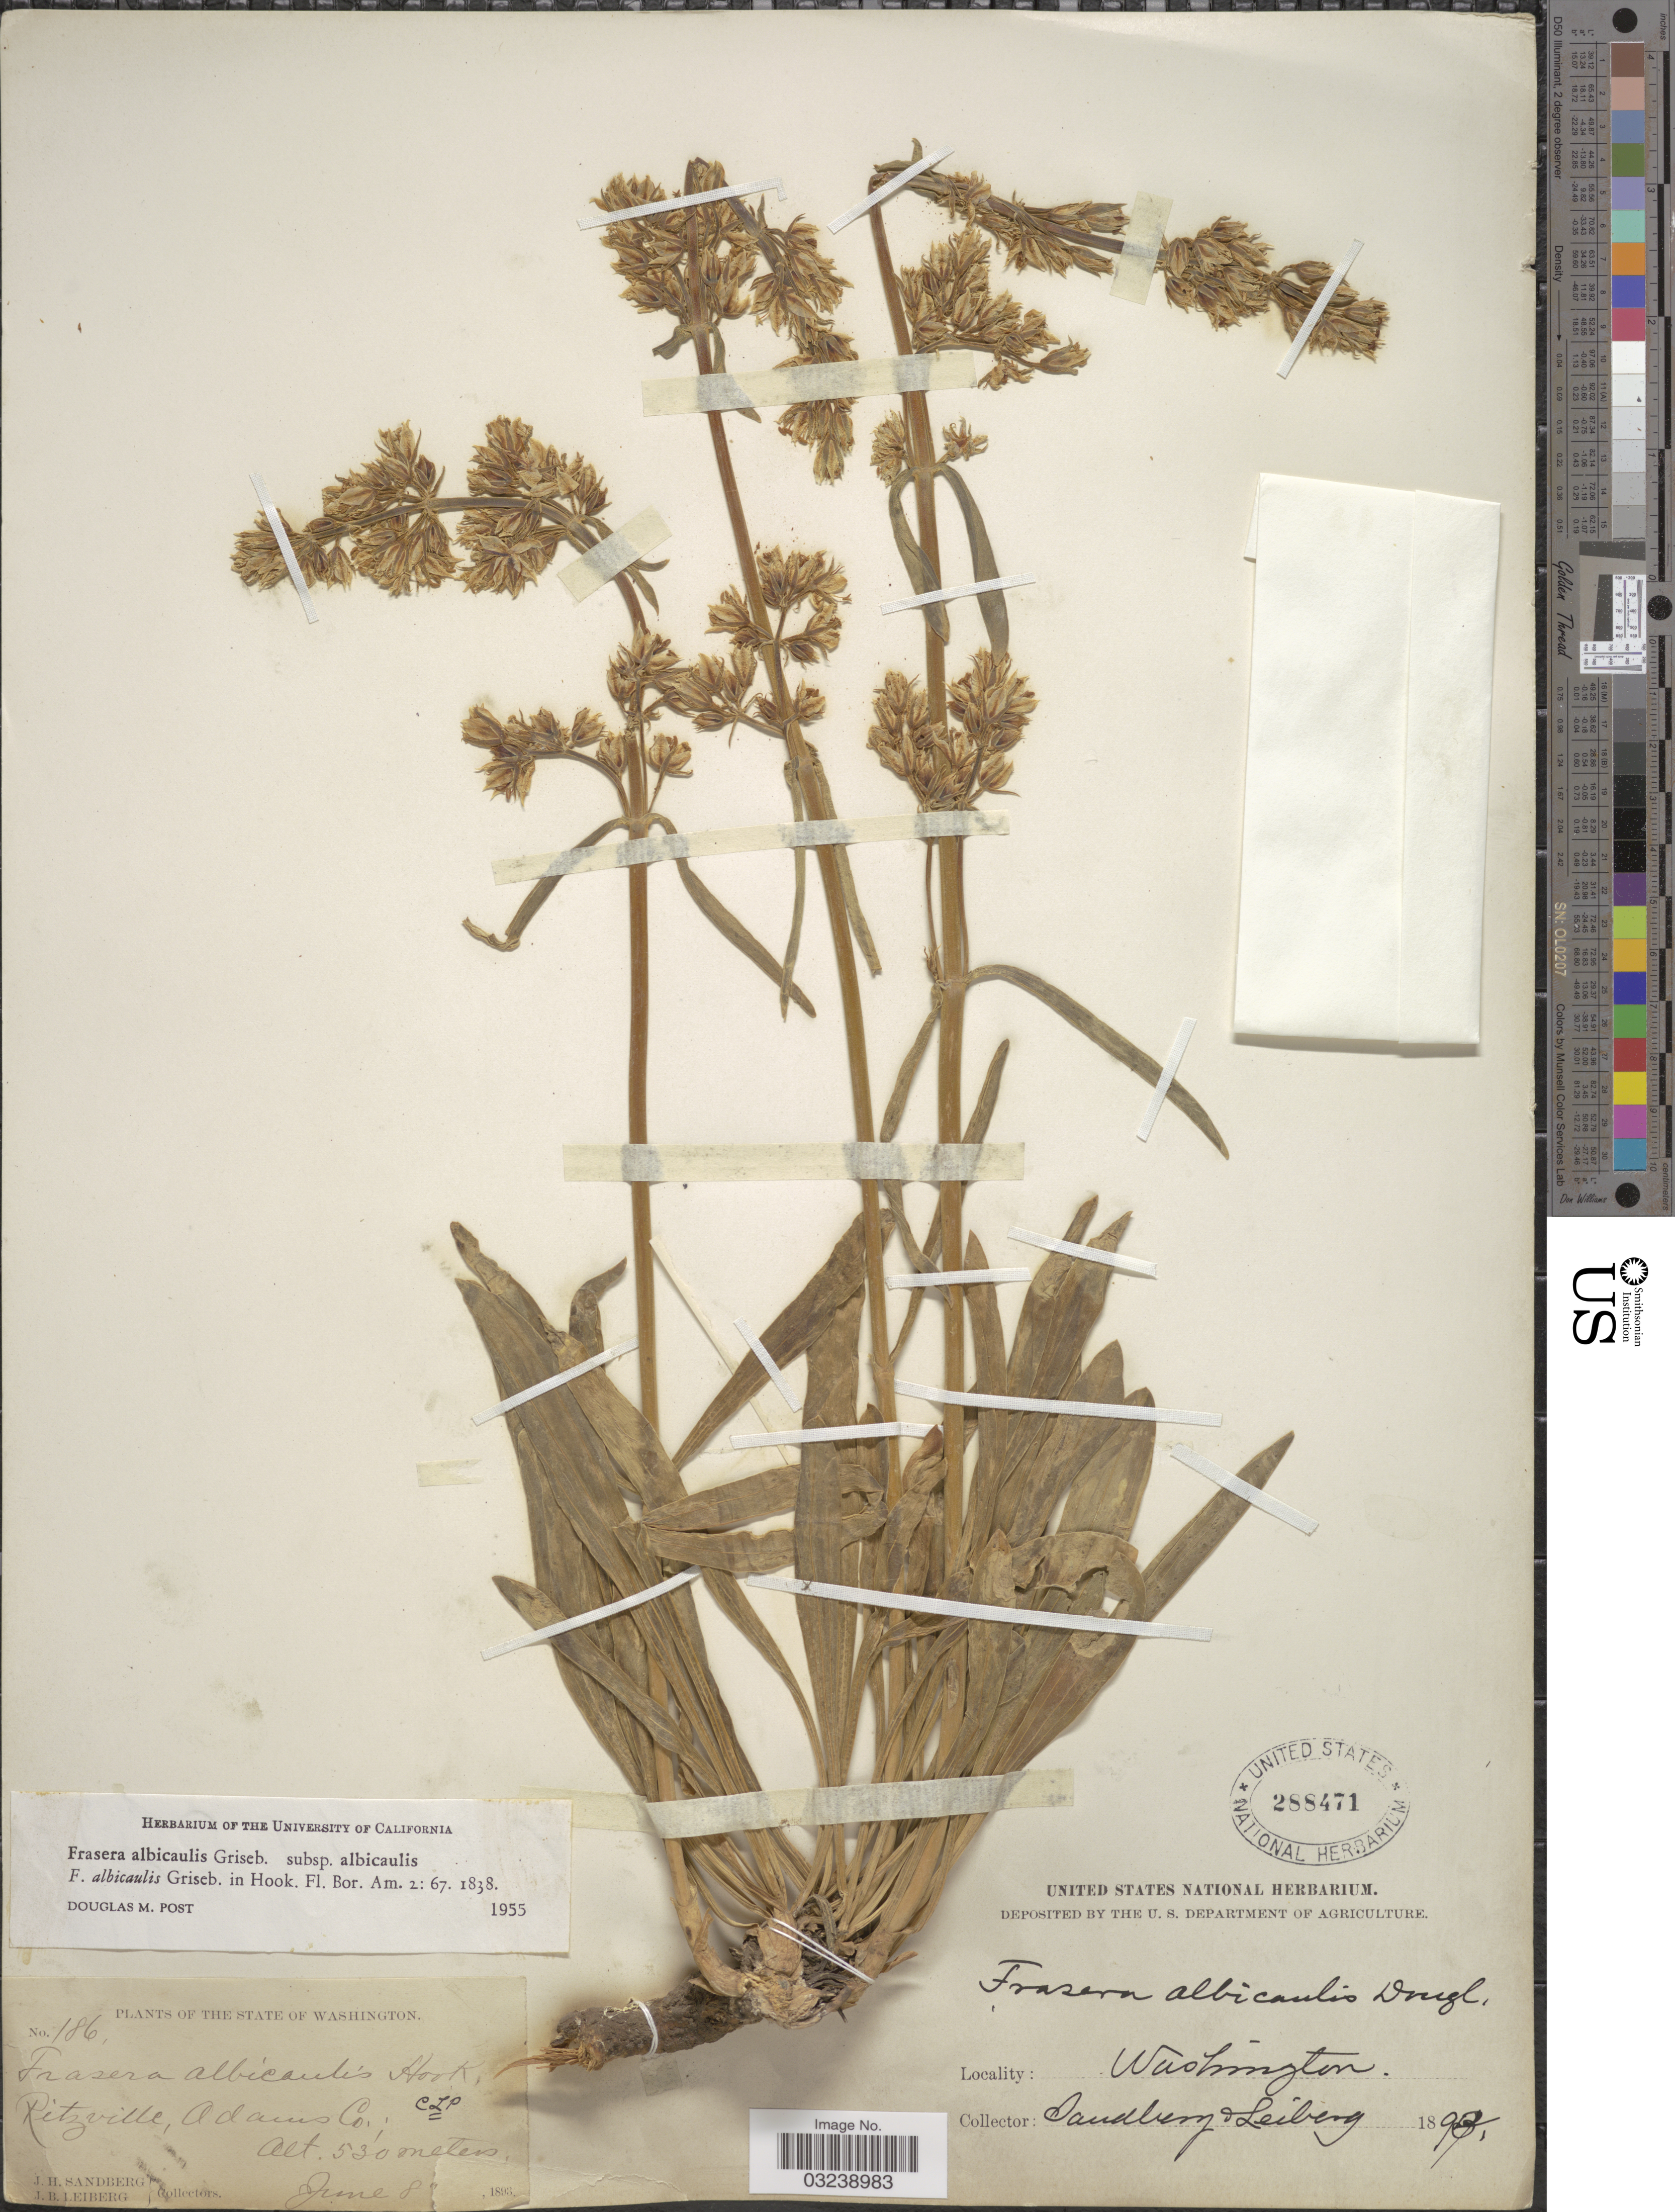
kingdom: Plantae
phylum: Tracheophyta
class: Magnoliopsida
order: Gentianales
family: Gentianaceae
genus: Frasera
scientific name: Frasera albicaulis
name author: Griseb.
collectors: J. H. Sandberg & J. B. Leiberg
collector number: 186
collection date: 1893-06-08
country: United States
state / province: Washington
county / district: Adams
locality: Ritzville, Adams Co.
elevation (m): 530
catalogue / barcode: US 288471